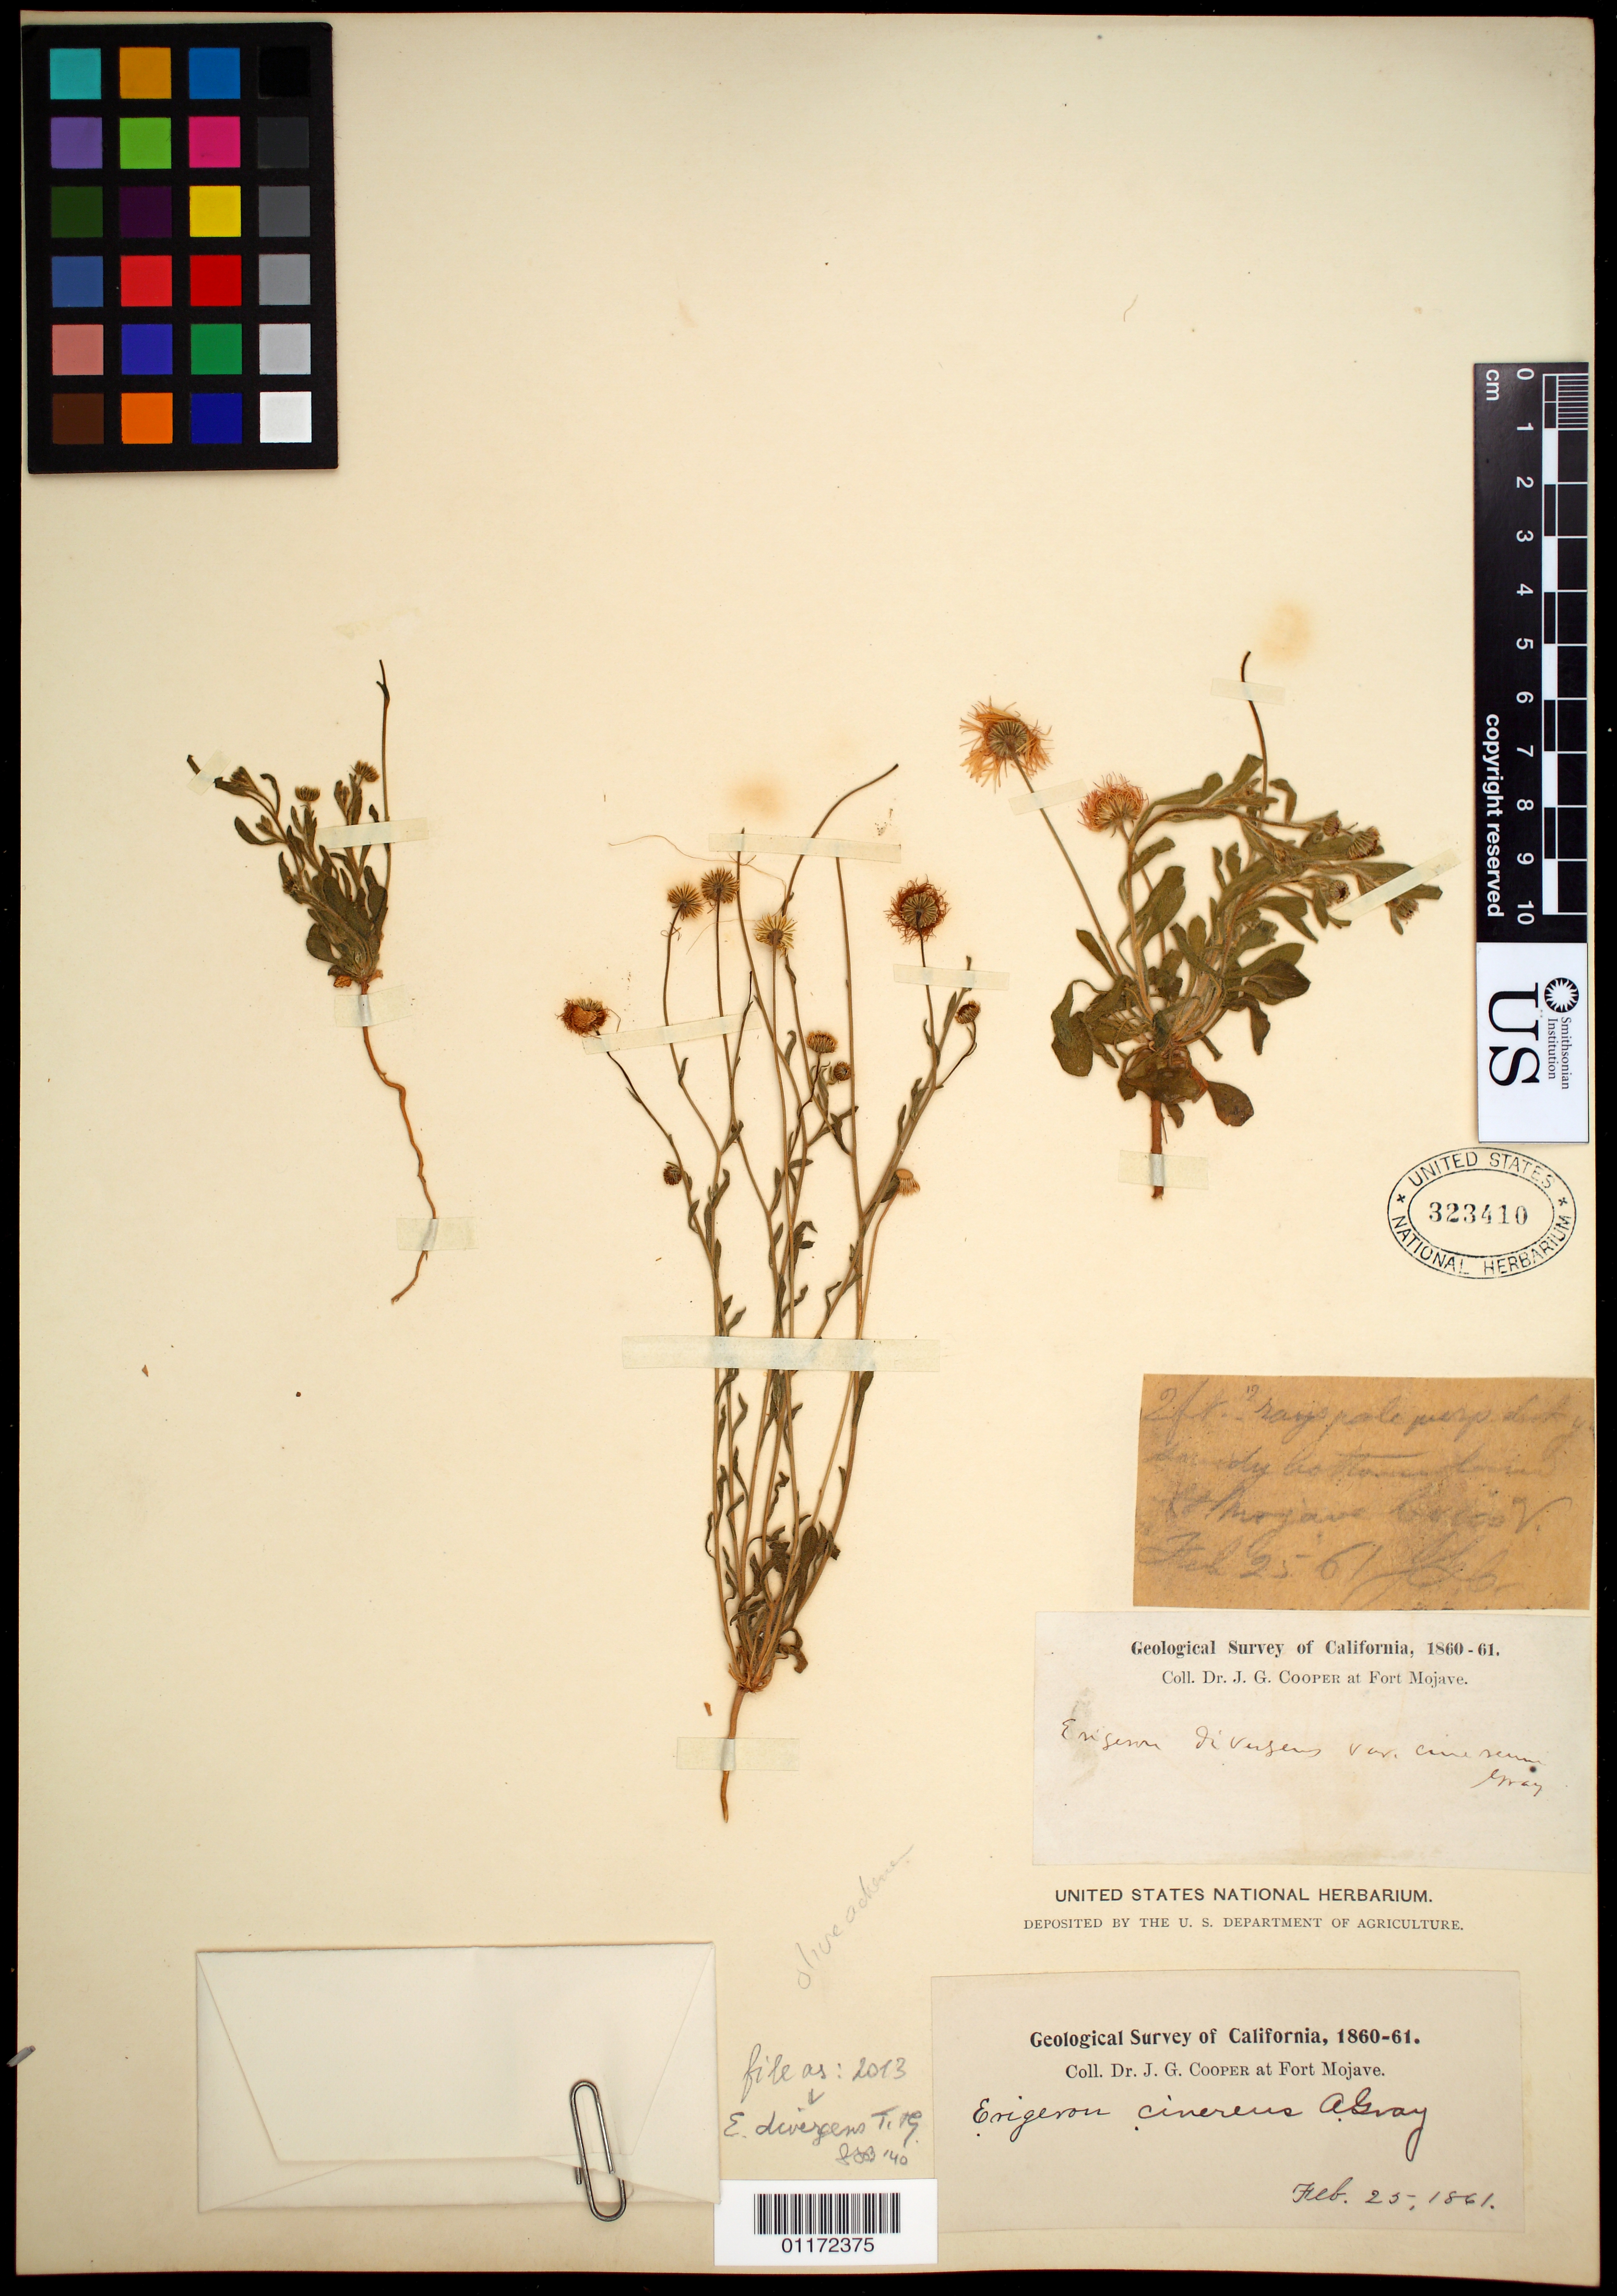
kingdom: Plantae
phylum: Tracheophyta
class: Magnoliopsida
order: Asterales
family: Asteraceae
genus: Erigeron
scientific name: Erigeron divergens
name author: Torr. & A. Gray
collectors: J. G. Cooper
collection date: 1861-02-25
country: United States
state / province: California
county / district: San Bernardino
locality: at Fort Mojave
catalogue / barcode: US 323410